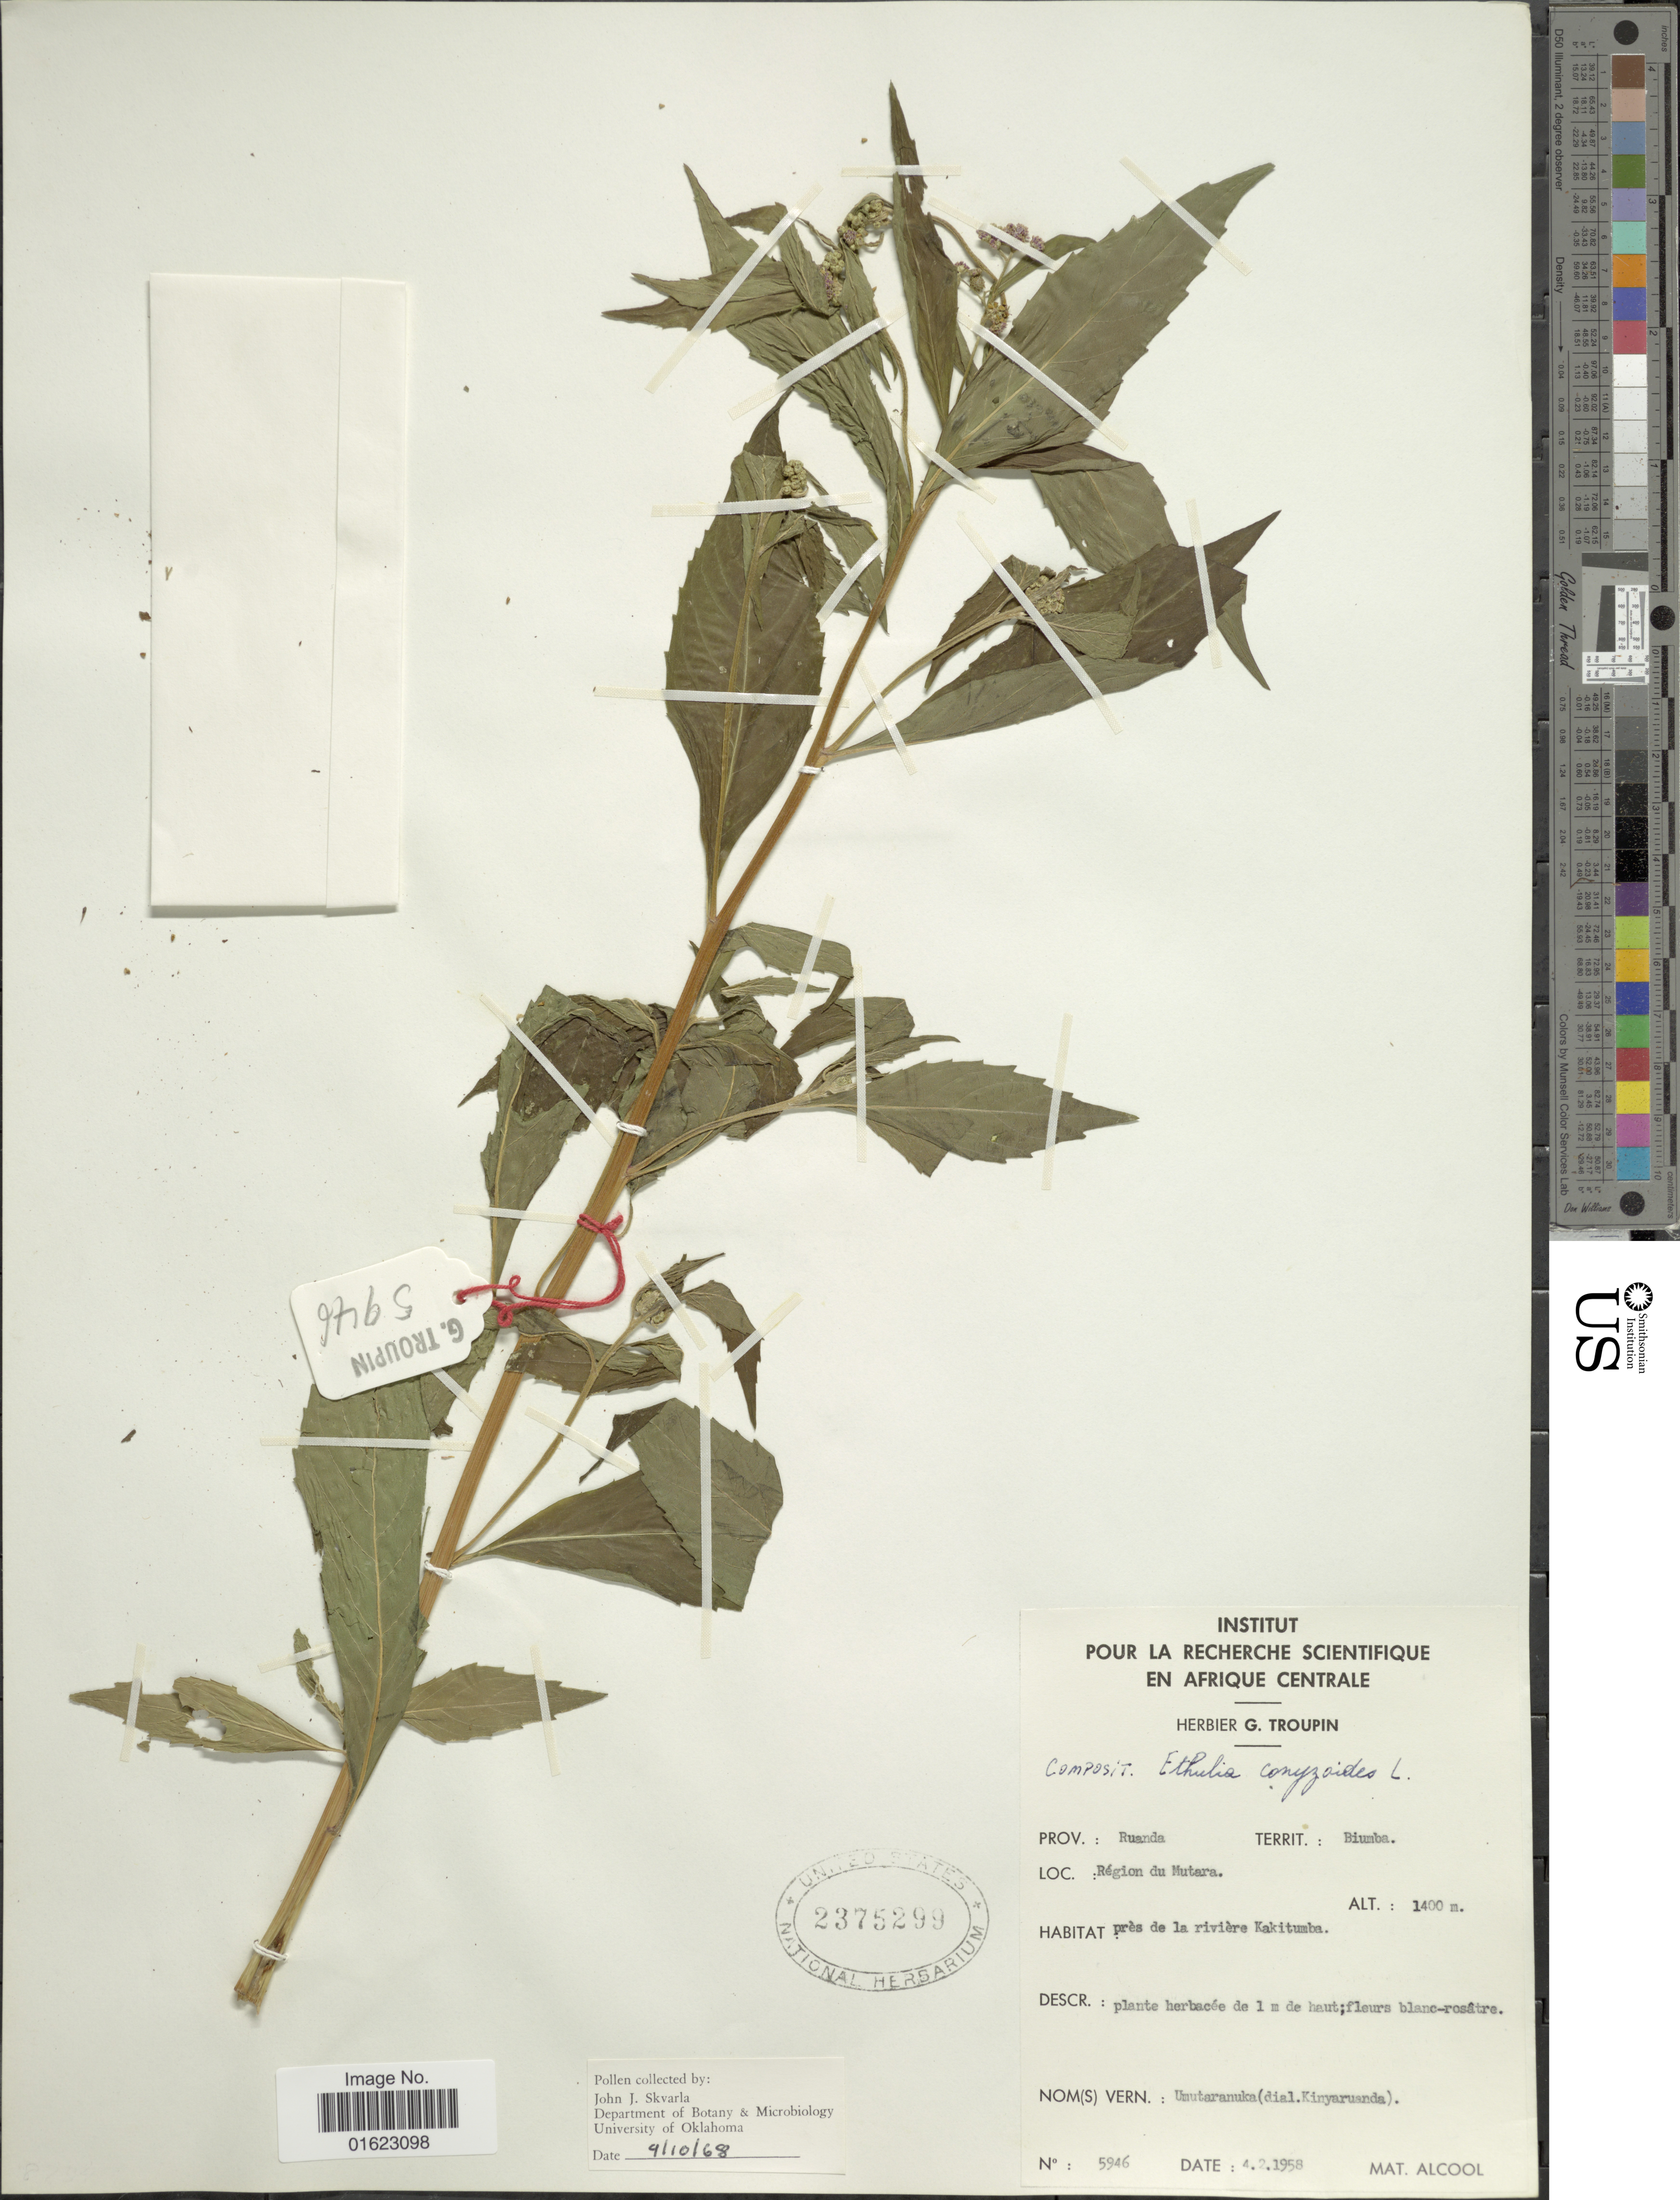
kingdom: Plantae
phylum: Tracheophyta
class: Magnoliopsida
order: Asterales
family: Asteraceae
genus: Ethulia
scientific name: Ethulia conyzoides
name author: L. f.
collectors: ex herb. G. Troupin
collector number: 5946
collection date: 1958-02-04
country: Rwanda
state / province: Nord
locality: Prov. Ruanda, Region du Mutara, pres de la riviere Kakitumba.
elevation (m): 1400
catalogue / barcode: US 2375299